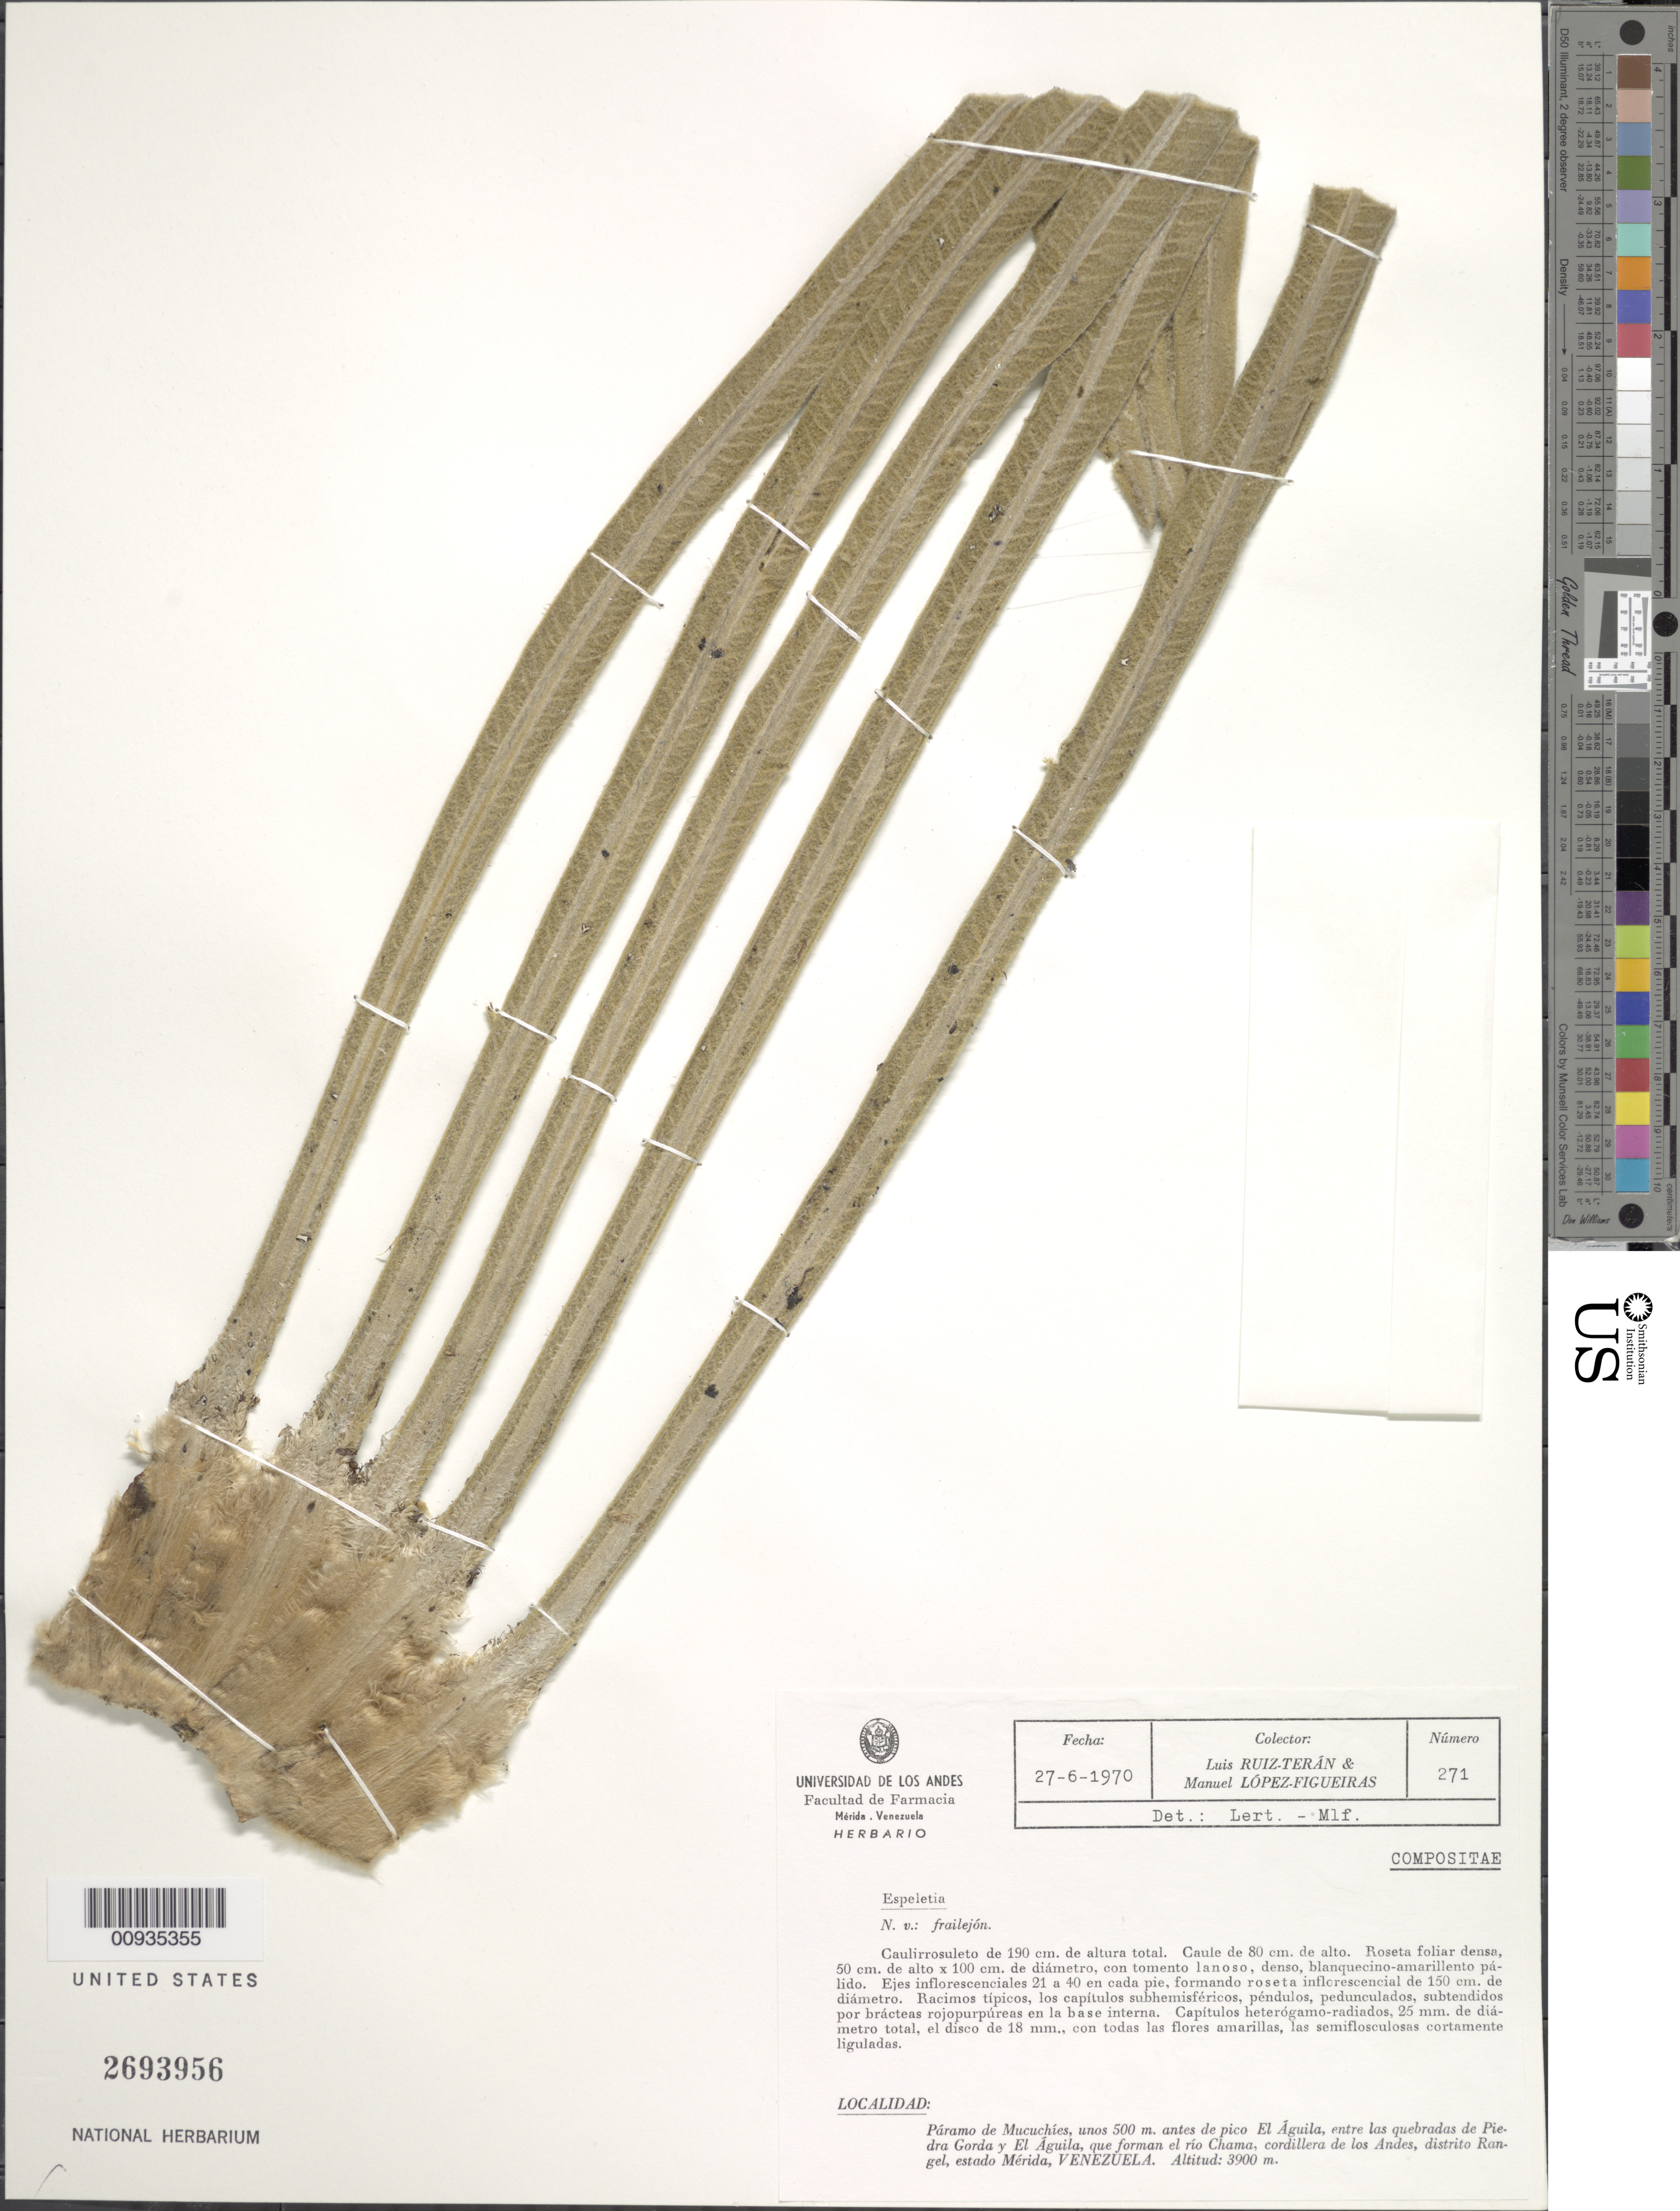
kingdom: Plantae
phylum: Tracheophyta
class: Magnoliopsida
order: Asterales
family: Asteraceae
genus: Coespeletia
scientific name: Coespeletia spicata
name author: (Sch. Bip. ex Wedd.) Cuatrec.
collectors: L. Teran & M. López Figueiras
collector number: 271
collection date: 1970-06-27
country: Venezuela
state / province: Mérida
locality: Paramo de Mucuchies, unos 500 m. antes de pico El Aguila, entre las quebradas de Piedra Gorda y El Aguila, que forman el rio Chama, cordillera de los Andes, distrito Rangel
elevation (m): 3900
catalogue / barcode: US 2693956